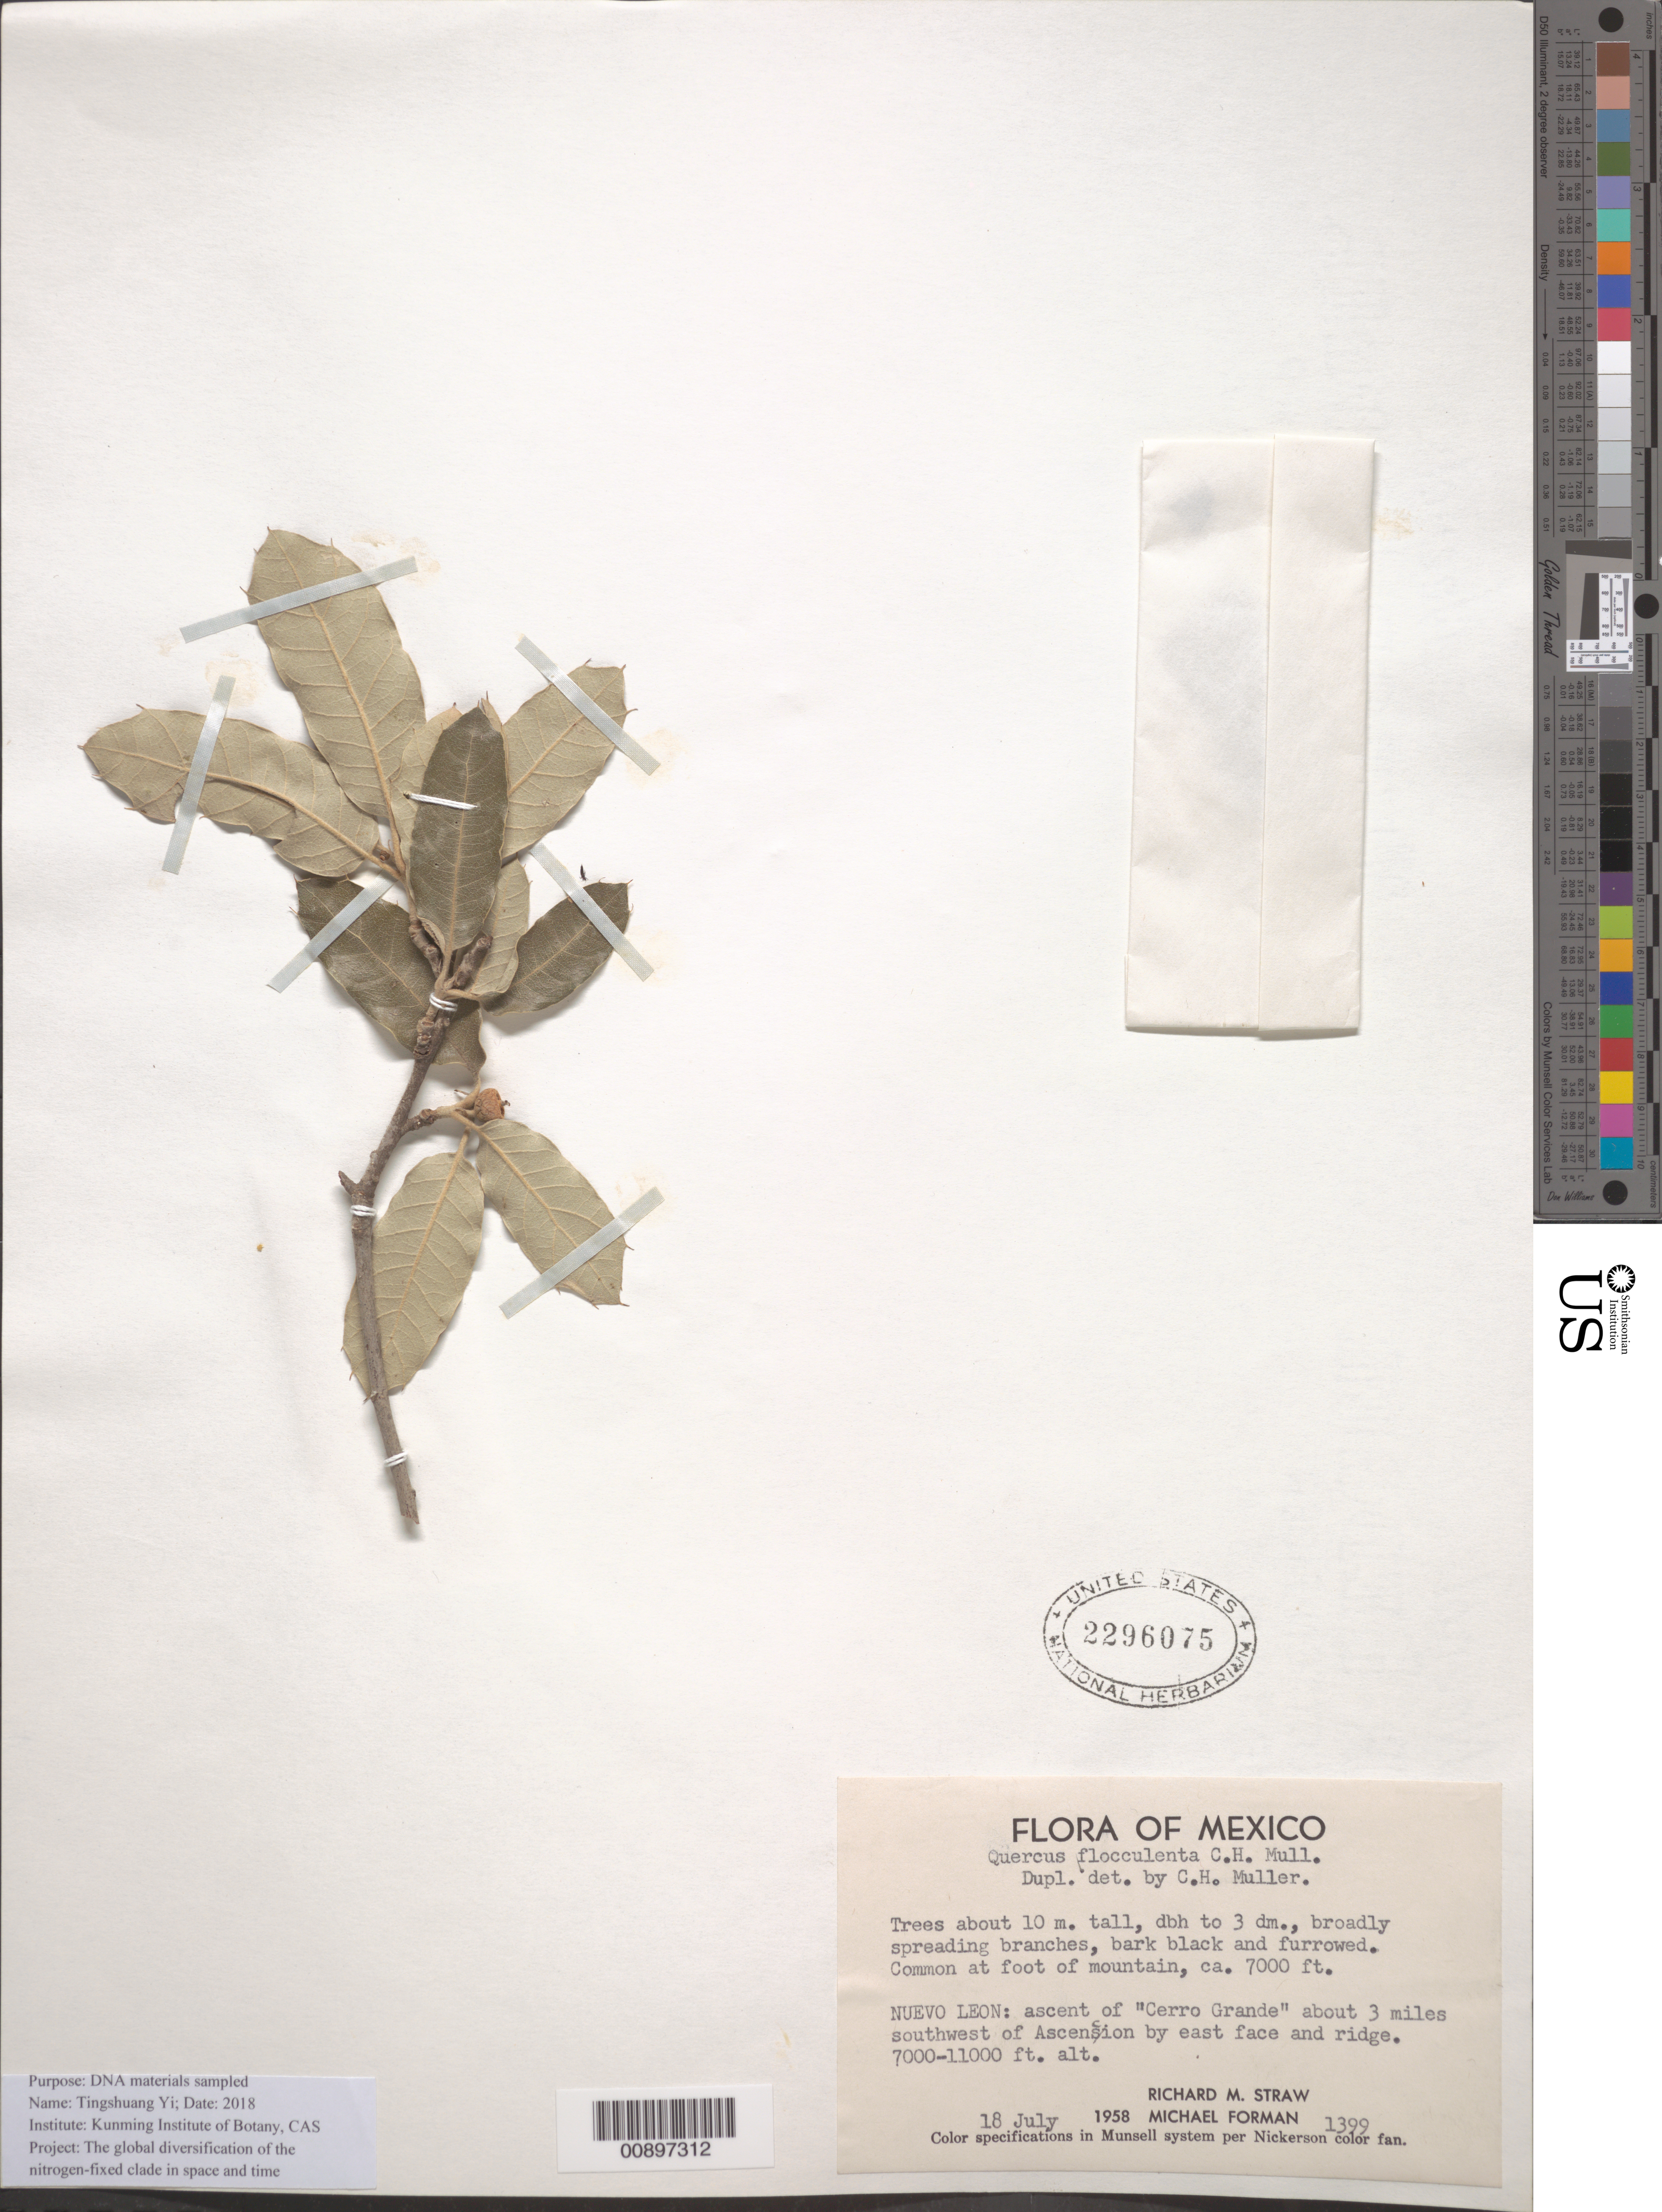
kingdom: Plantae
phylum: Tracheophyta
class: Magnoliopsida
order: Fagales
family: Fagaceae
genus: Quercus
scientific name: Quercus flocculenta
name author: C.H. Mull.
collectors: R. M. Straw & Forman, M.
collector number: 1399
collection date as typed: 18 Jul 1958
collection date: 1958-07-18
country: Mexico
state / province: Nuevo León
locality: Nuevo León: ascent of "Cerro Grande" about 3 miles southwest of Ascención by east face and ridge.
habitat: Common at foot of mountain, ca. 7000 ft.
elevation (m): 2134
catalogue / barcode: US 2296075